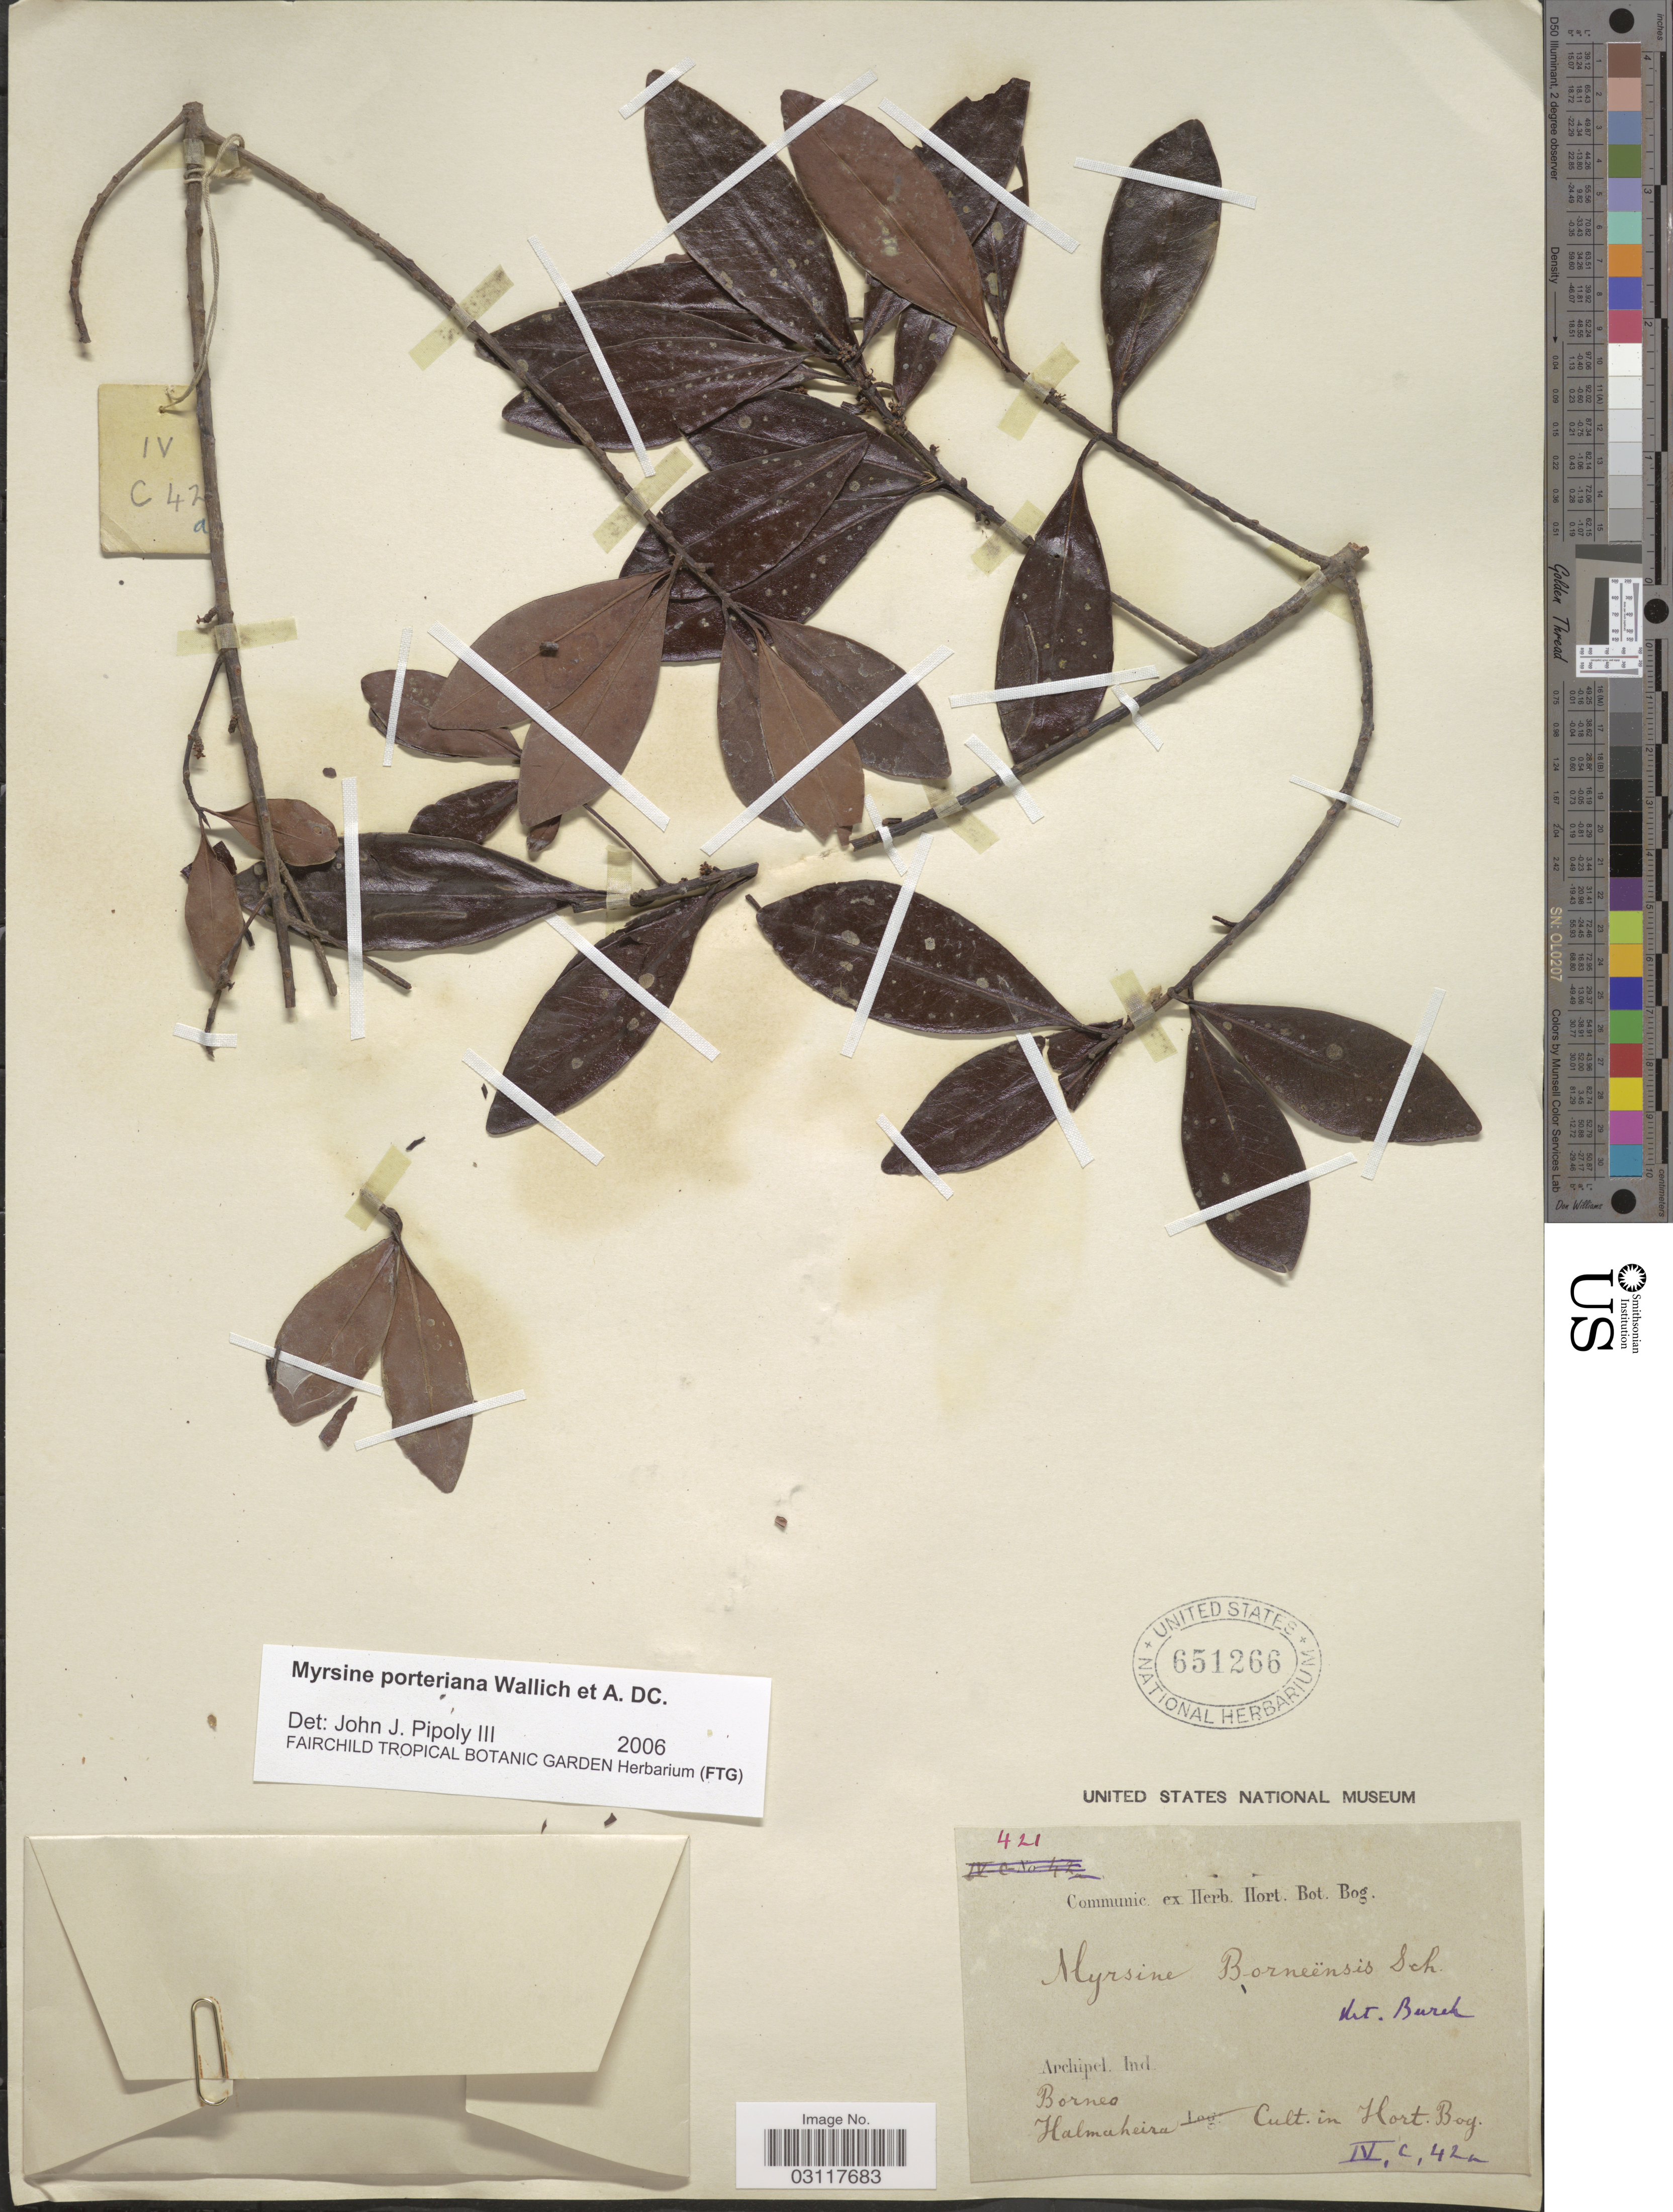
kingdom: Plantae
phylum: Tracheophyta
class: Magnoliopsida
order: Ericales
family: Primulaceae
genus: Myrsine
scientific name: Myrsine porteriana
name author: Wall. ex A. DC.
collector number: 421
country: Indonesia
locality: Archipel, Ind., Borneo, Halmaheira, Cult. in Hort. Bog. IV, C, 42a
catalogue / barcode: US 651266